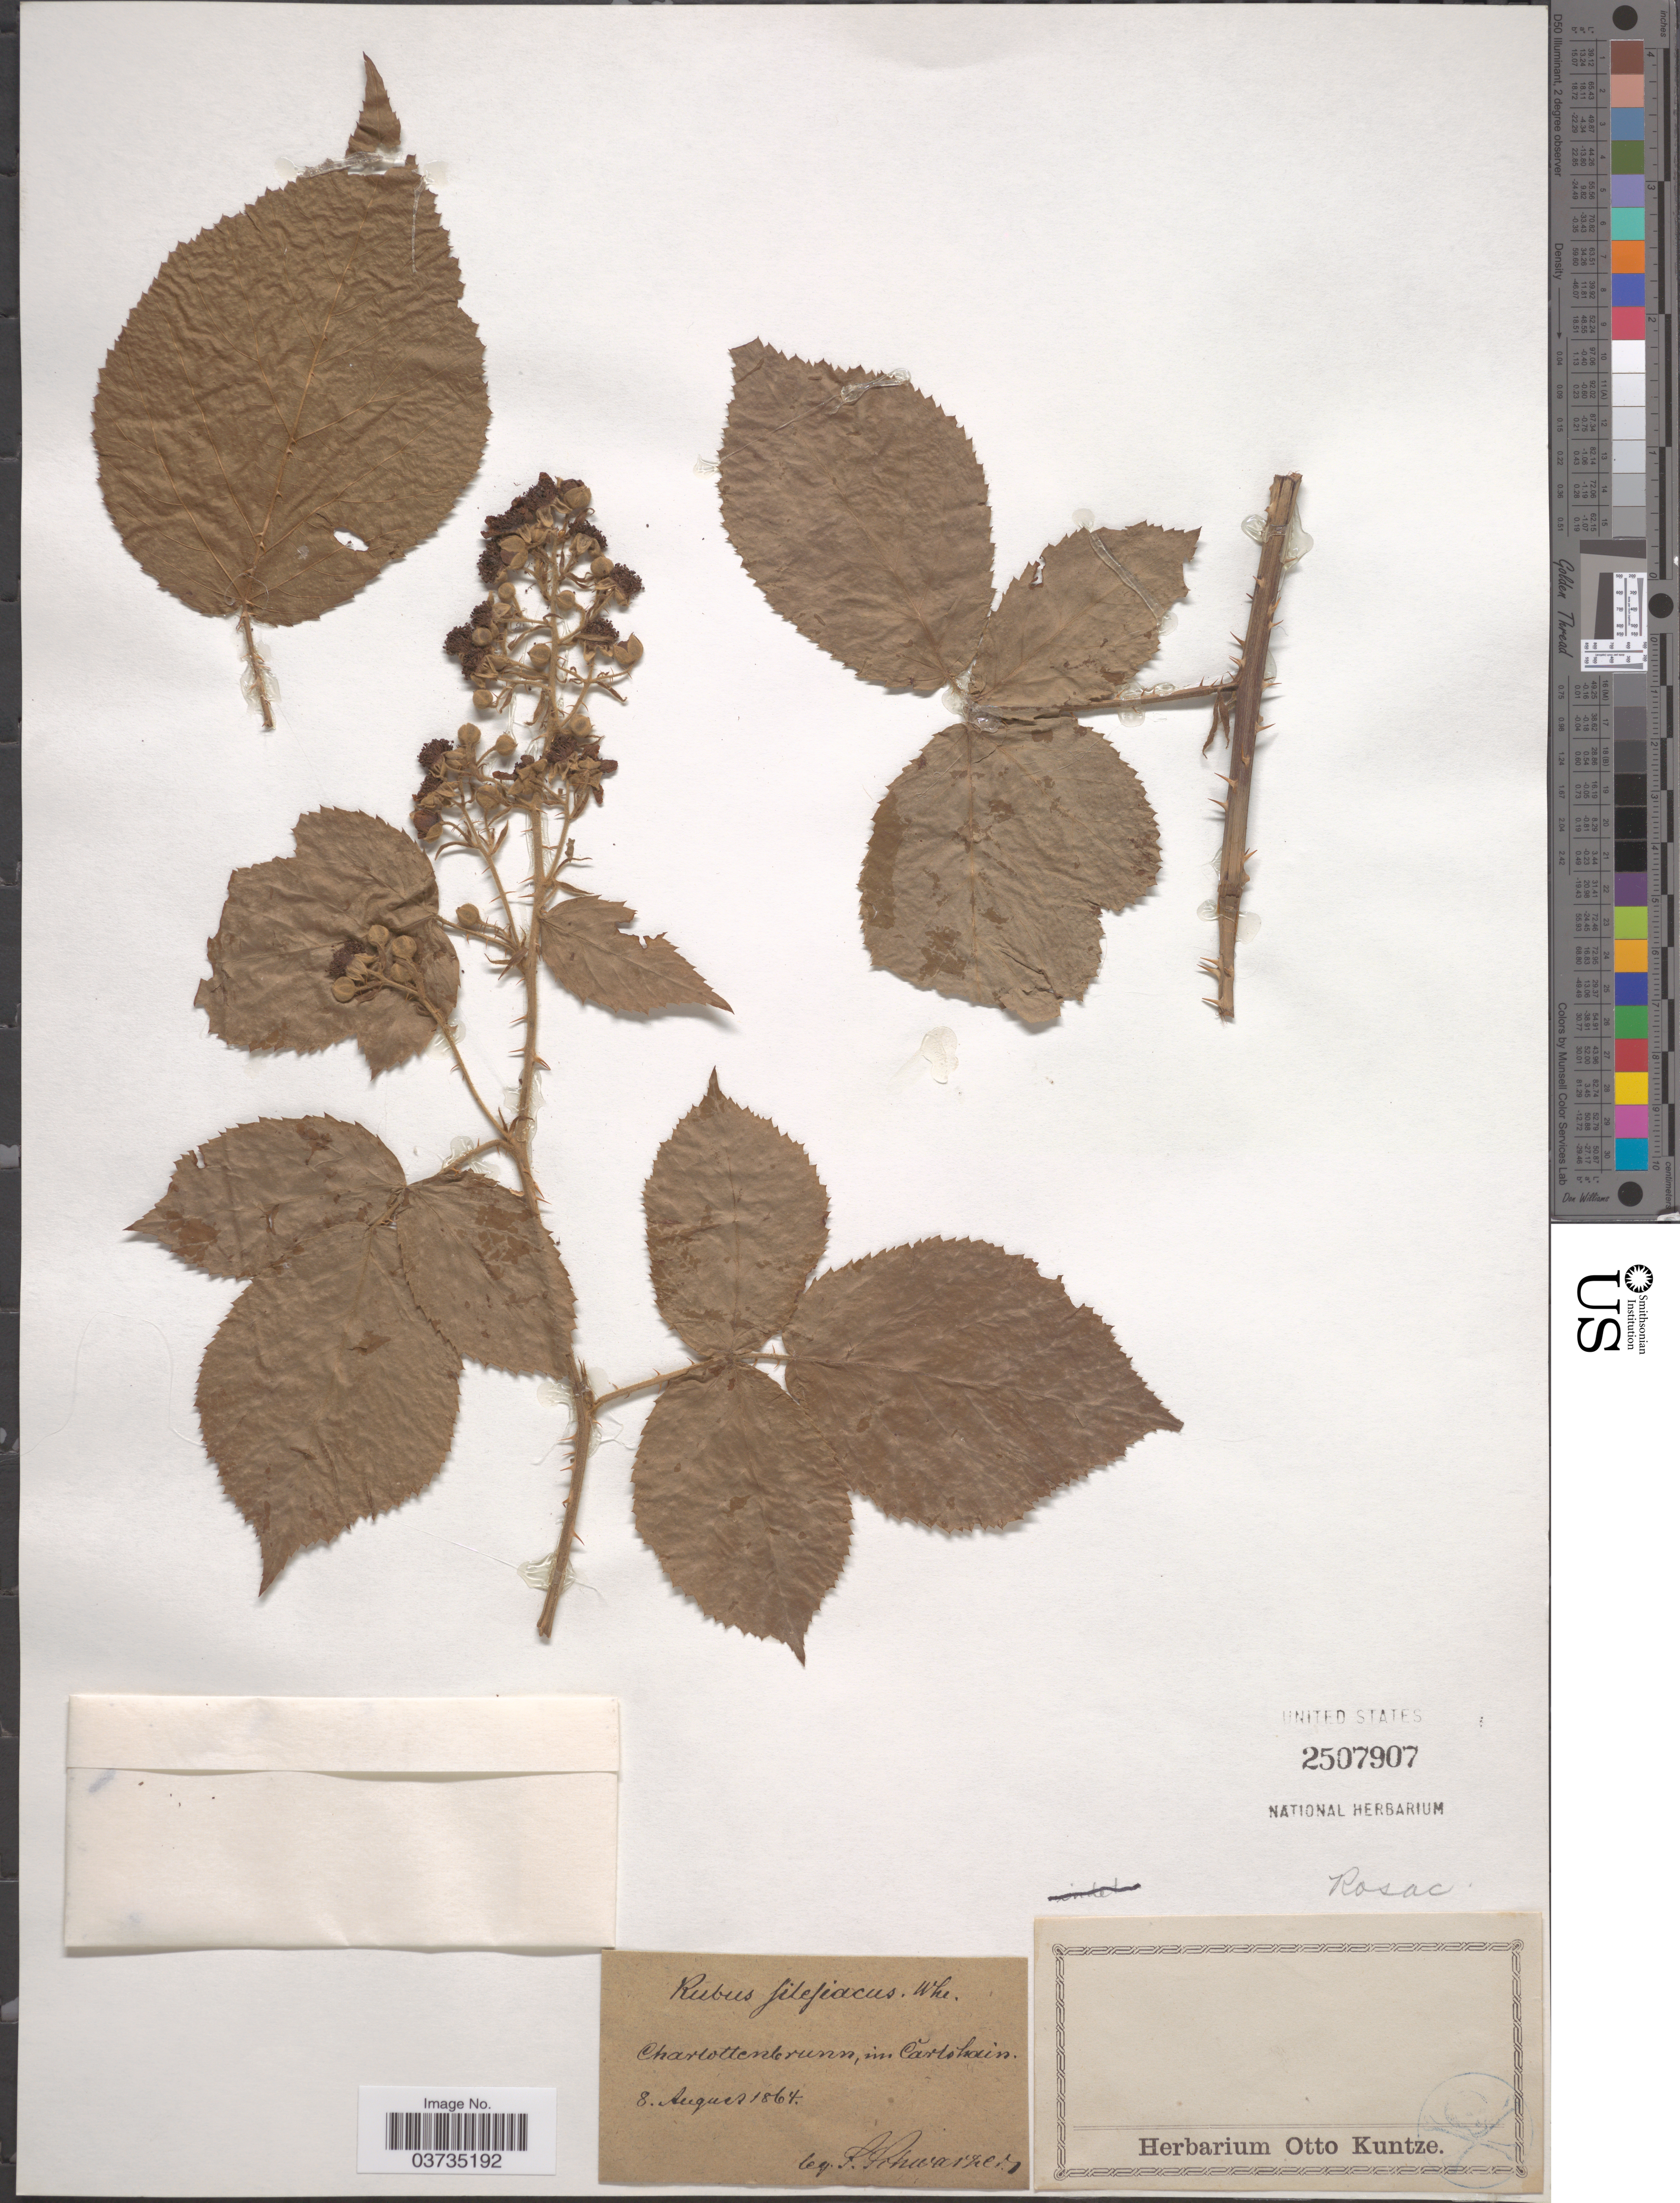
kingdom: Plantae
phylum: Tracheophyta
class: Magnoliopsida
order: Rosales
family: Rosaceae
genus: Rubus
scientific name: Rubus silesiacus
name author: Weihe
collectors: S. Schwarzer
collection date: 1864-08-08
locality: Charlottenbrunn, im Cárlshain.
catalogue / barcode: US 2507907